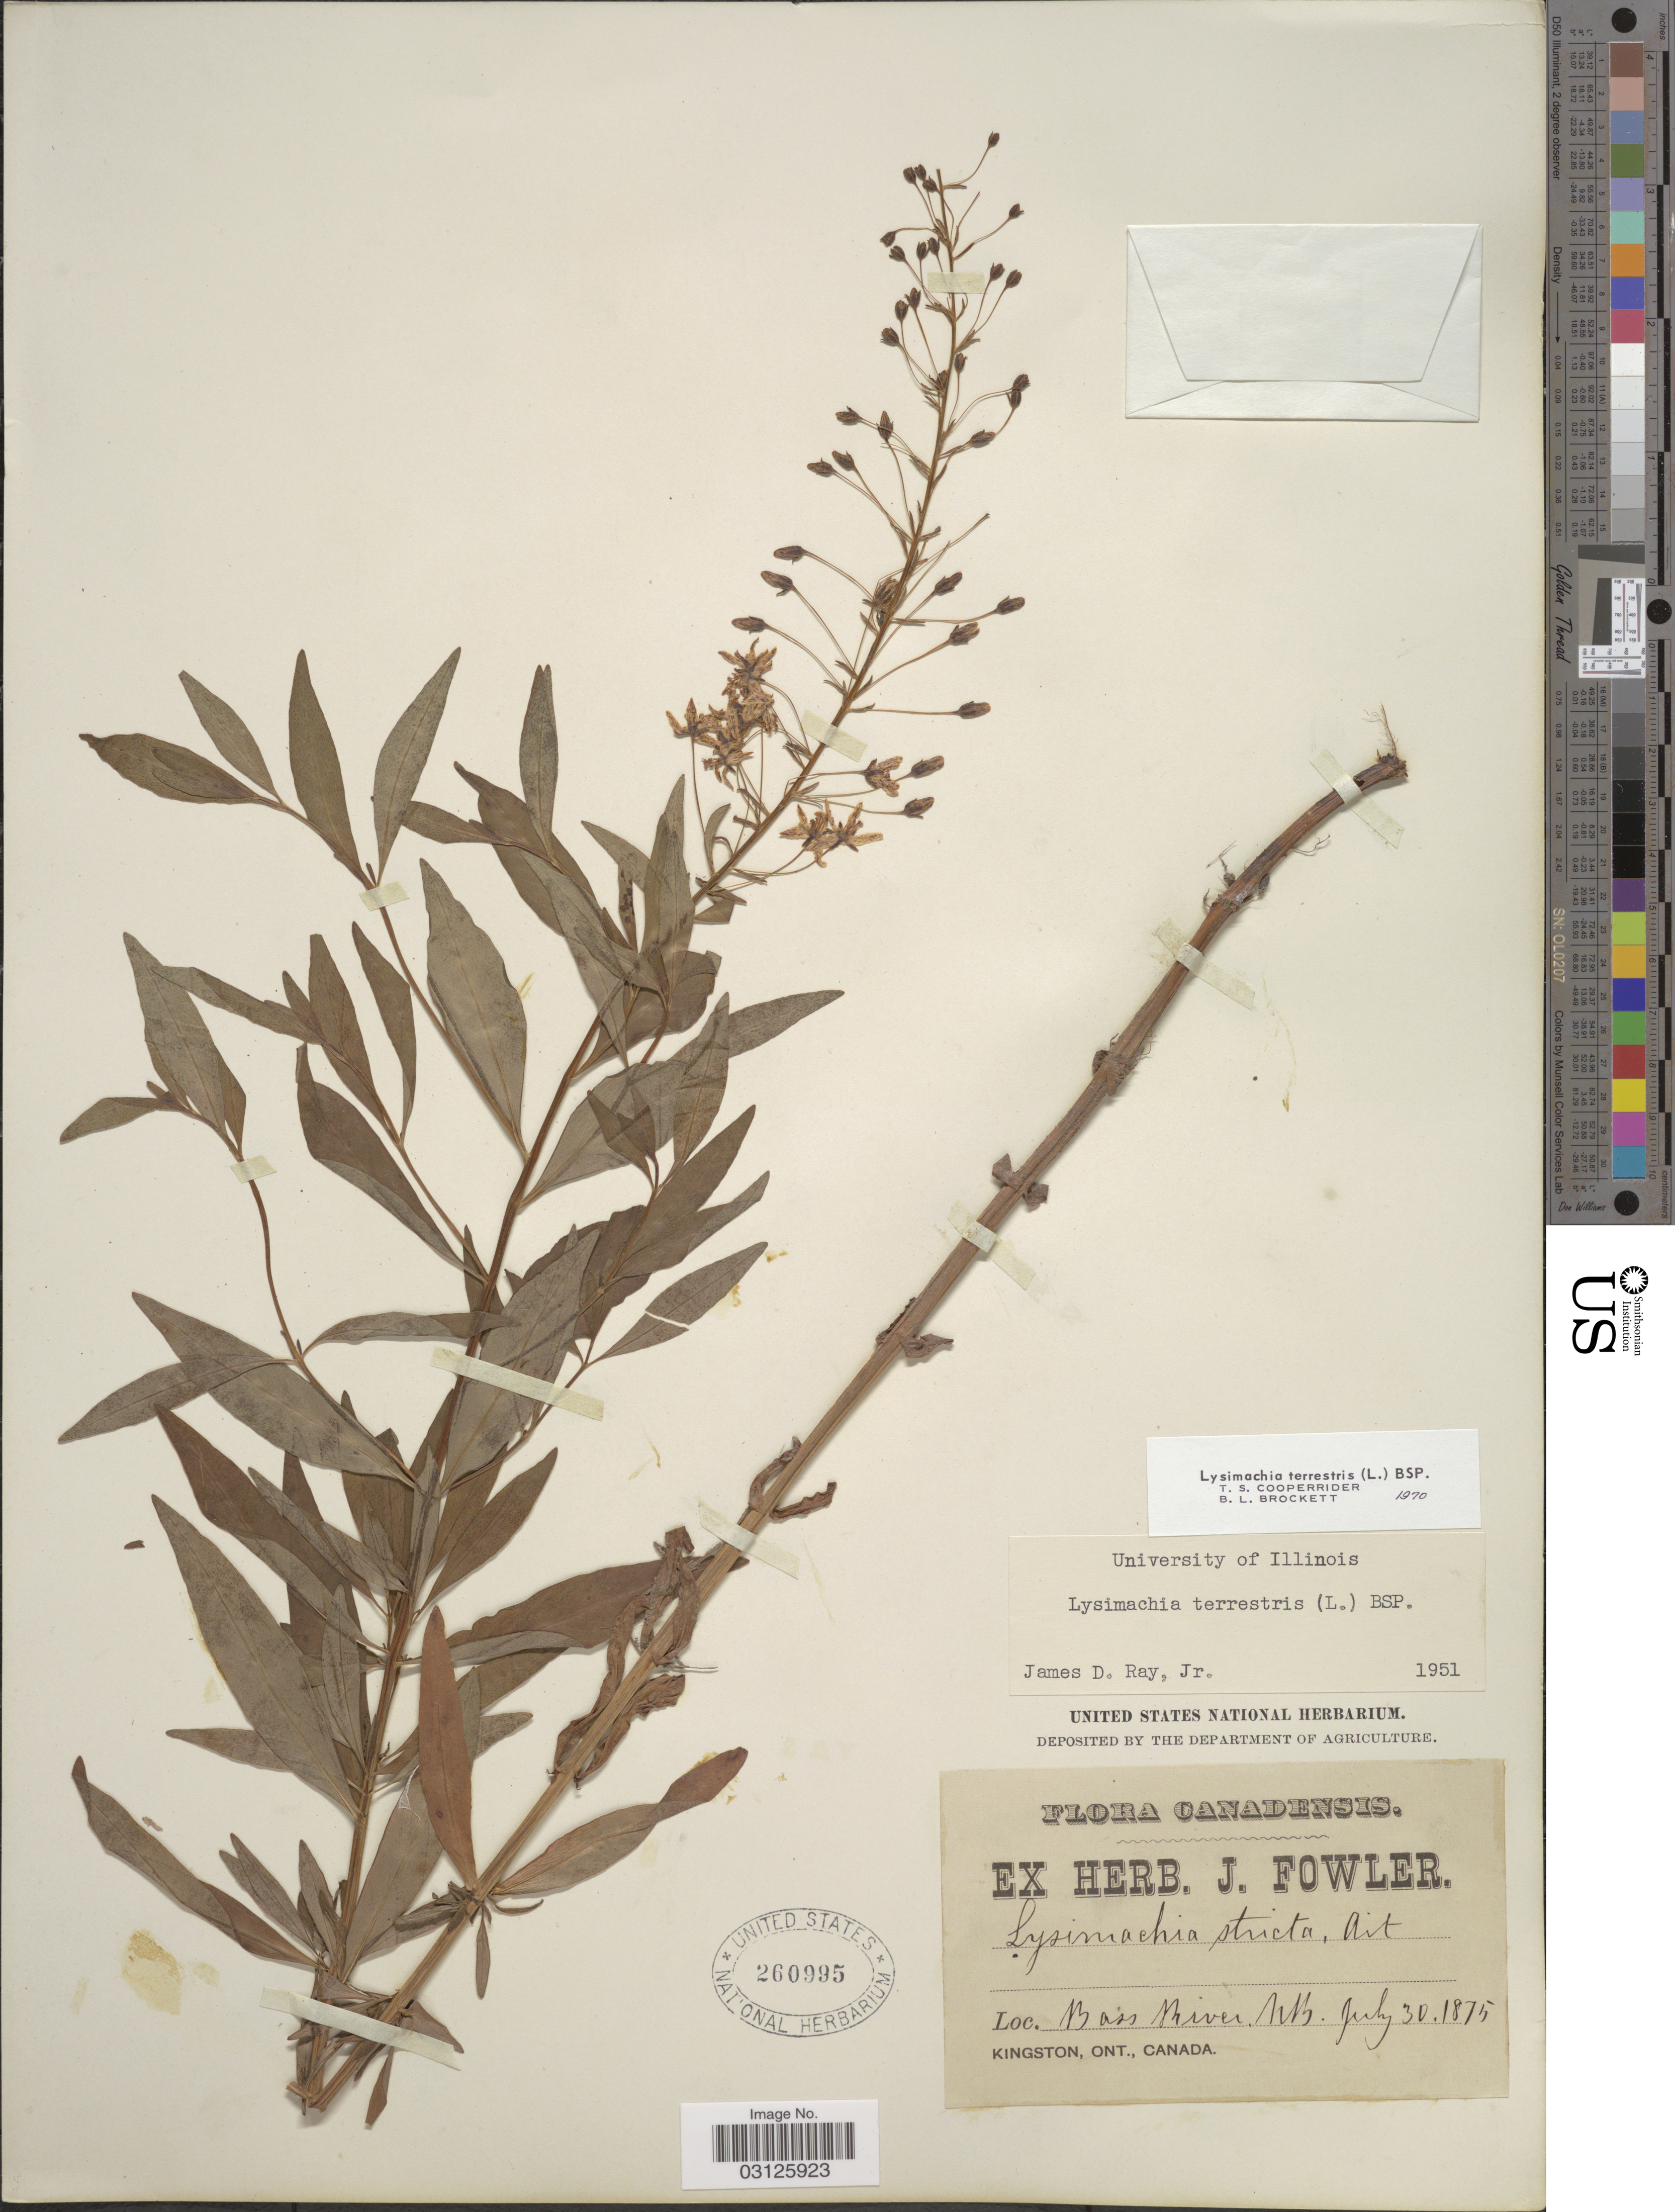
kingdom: Plantae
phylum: Tracheophyta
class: Magnoliopsida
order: Ericales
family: Primulaceae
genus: Lysimachia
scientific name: Lysimachia terrestris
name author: (L.) Britton, Stearns & Poggenb.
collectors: ex herb. J. Fowler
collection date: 1875-07-30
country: Canada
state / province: New Brunswick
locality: Bass River, NB.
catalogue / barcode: US 260995